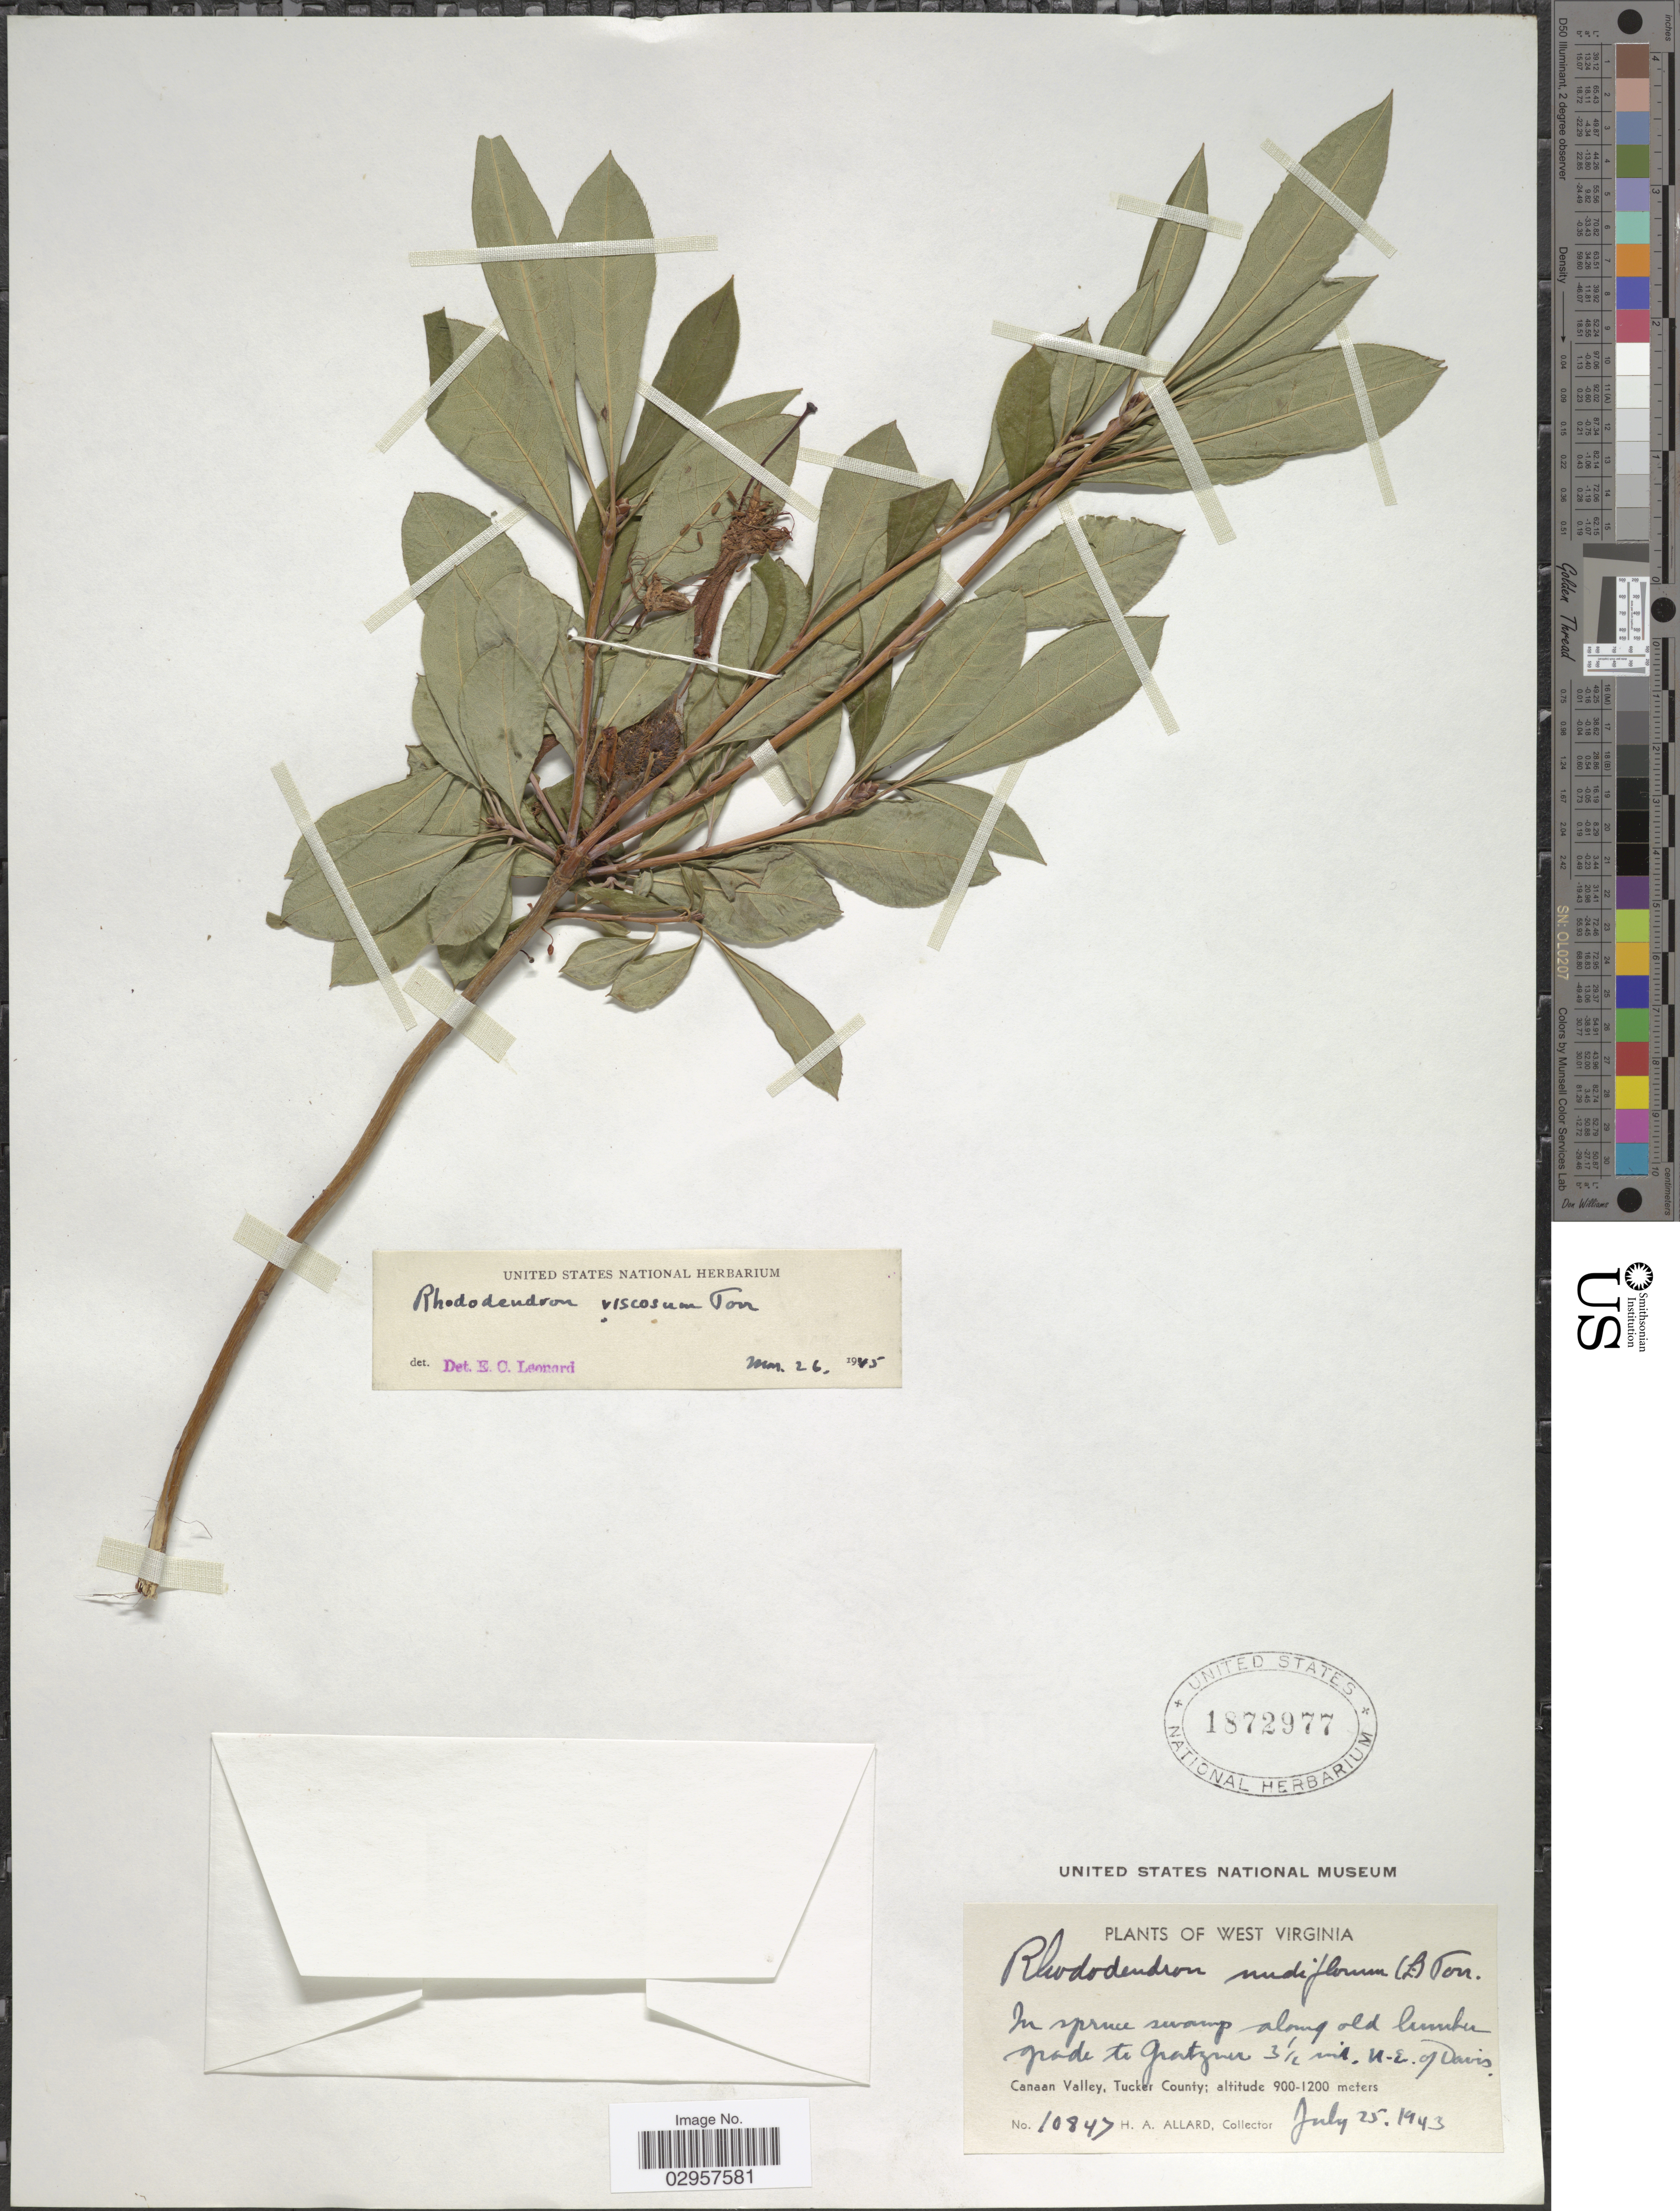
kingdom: Plantae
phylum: Tracheophyta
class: Magnoliopsida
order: Ericales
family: Ericaceae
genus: Rhododendron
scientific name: Rhododendron arborescens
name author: (Pursh) Torr.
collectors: H. A. Allard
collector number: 10847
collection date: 1943-07-25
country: United States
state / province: West Virginia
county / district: Tucker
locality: Old lumber grade to gratzner, 3½ mi. N.E. of Davis. Canaan Valley, Tucker County.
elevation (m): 900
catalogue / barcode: US 1872977